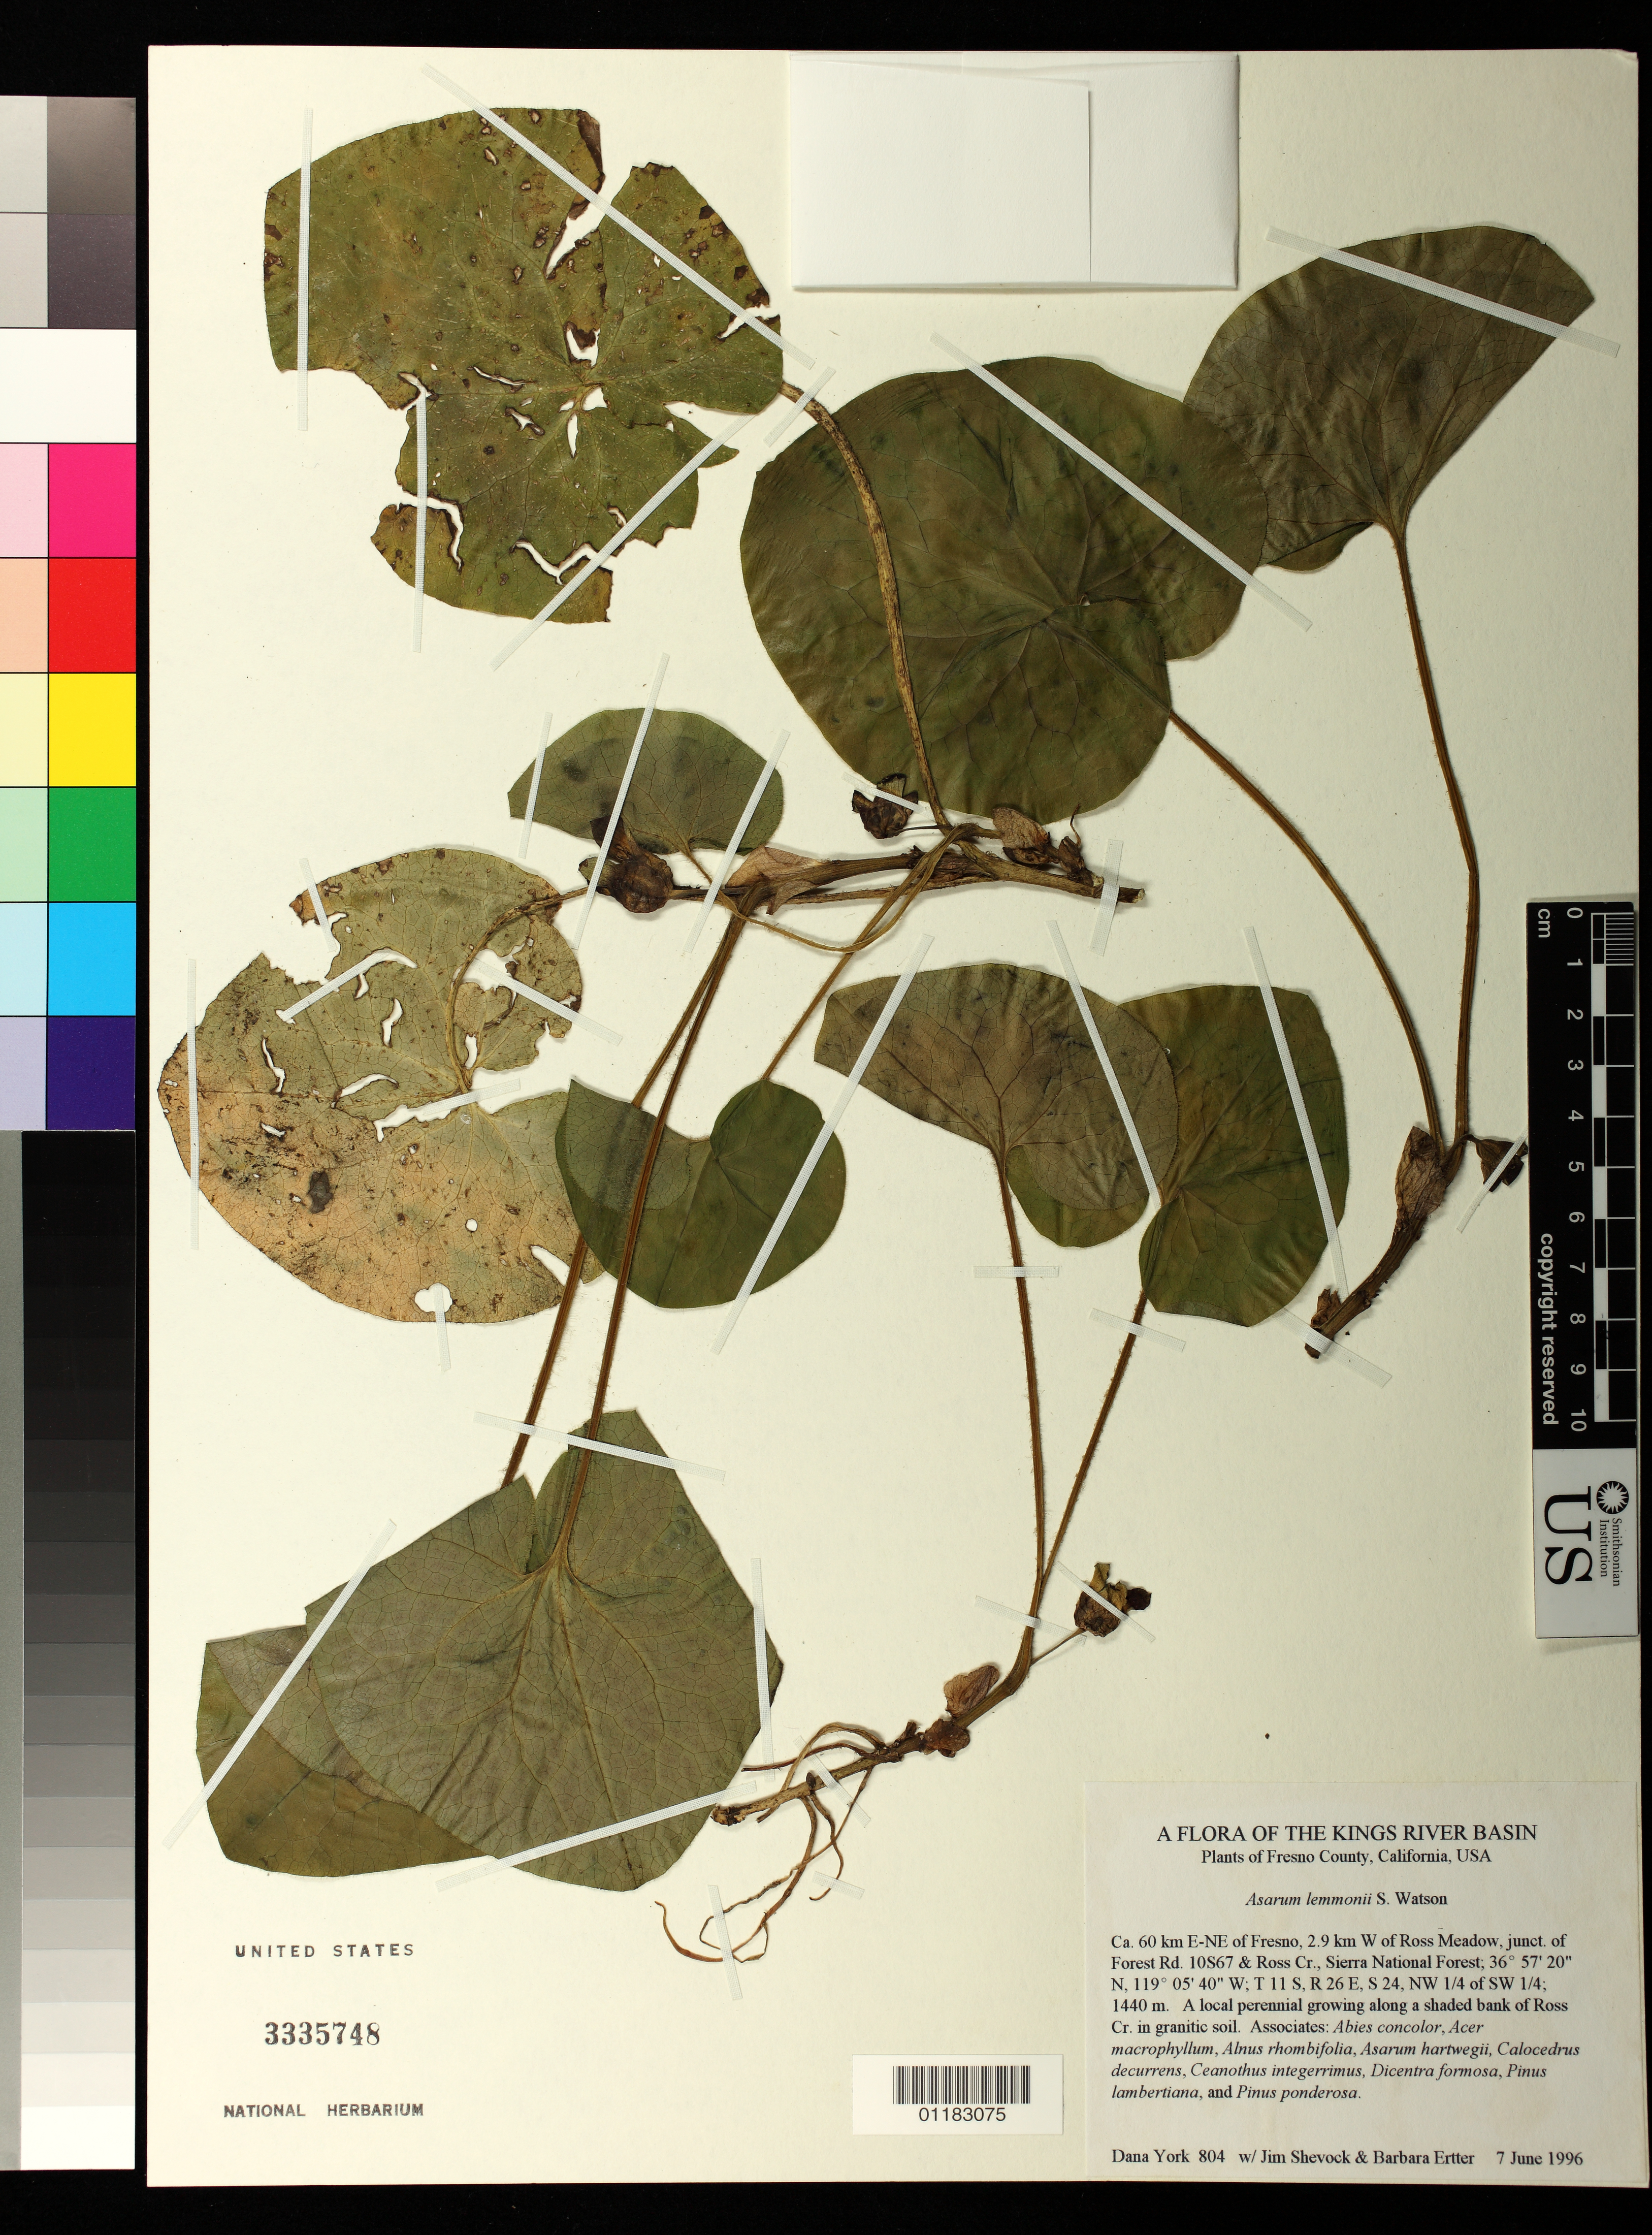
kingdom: Plantae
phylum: Tracheophyta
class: Magnoliopsida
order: Piperales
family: Aristolochiaceae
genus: Asarum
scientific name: Asarum lemmonii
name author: S. Watson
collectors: D. York, J. R. Shevock & B. Ertter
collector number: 804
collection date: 1996-06-07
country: United States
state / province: California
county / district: Fresno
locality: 60 km ENE of Fresno, 2.9 km W of Ross Meadow, junct of Forest Rd. 10S67 & Ross Cr., Sierra National Forest, shaded bank of Ross Cr. In granite soil.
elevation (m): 1440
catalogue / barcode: US 3335748